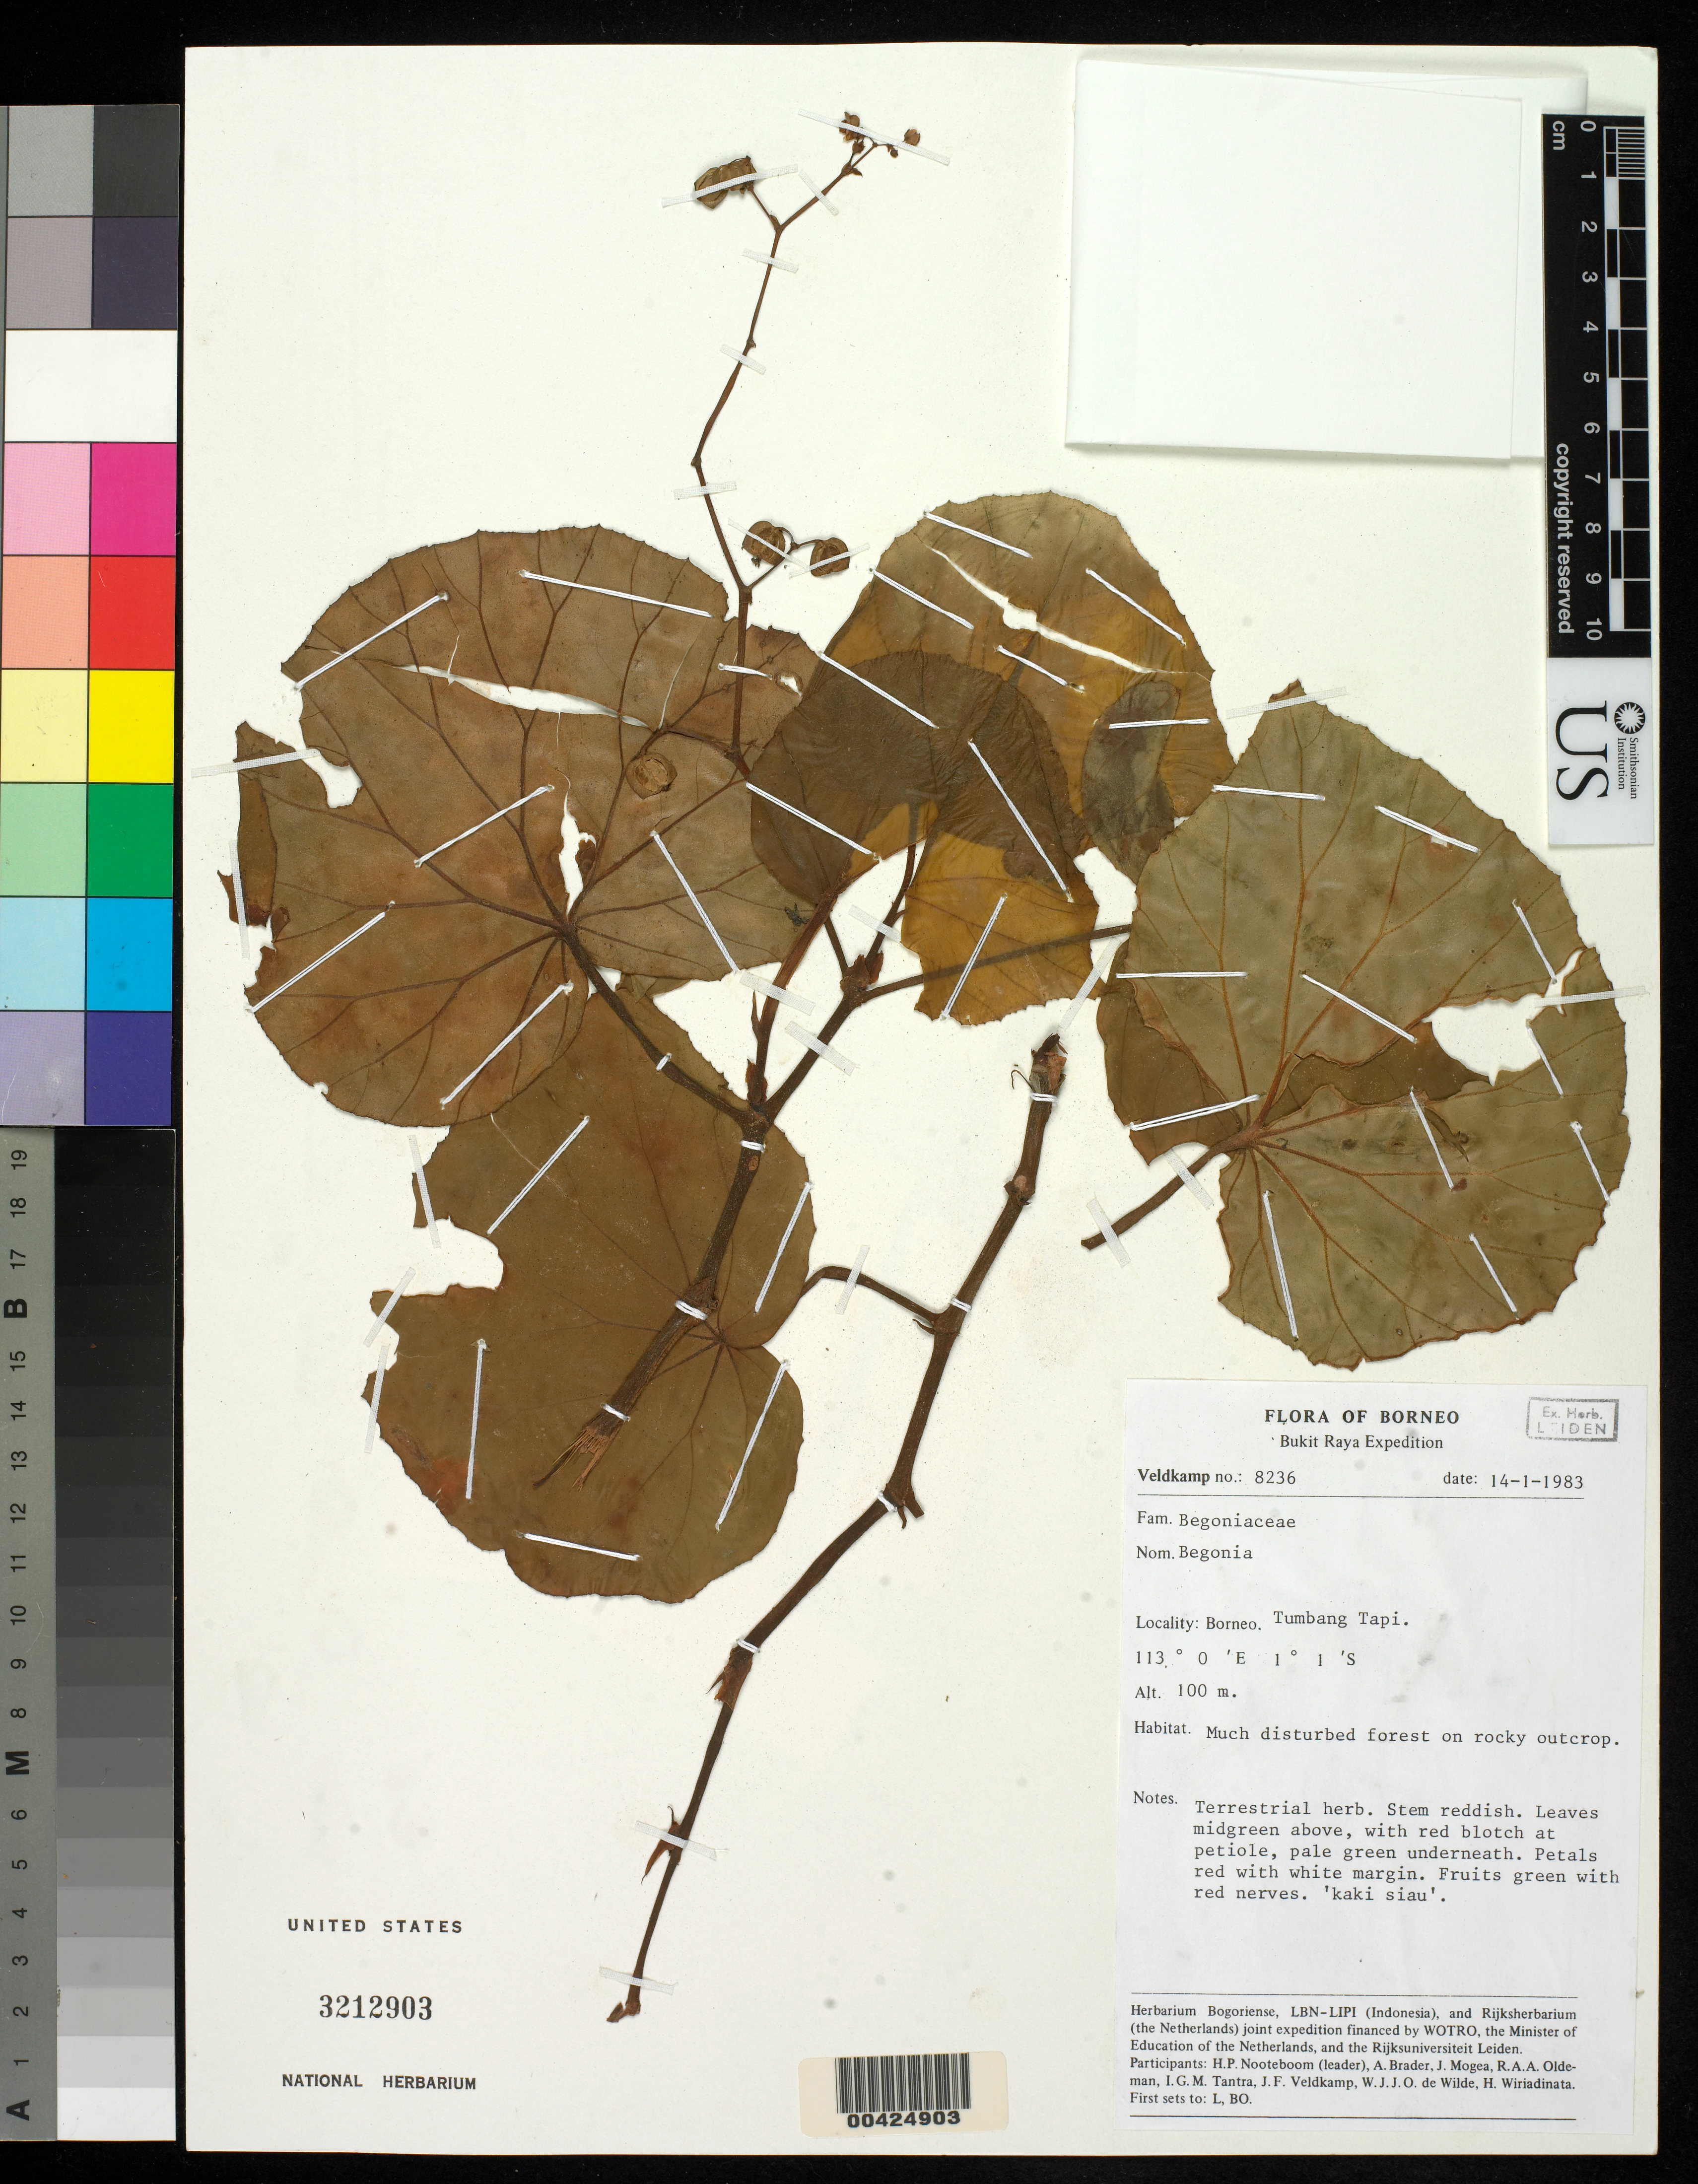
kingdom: Plantae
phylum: Tracheophyta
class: Magnoliopsida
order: Cucurbitales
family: Begoniaceae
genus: Begonia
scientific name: Begonia sp.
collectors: J. F. Veldkamp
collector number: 8236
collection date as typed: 14 JAN 1983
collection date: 1983-01-14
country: Indonesia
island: Borneo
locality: Tumbang Tapi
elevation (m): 100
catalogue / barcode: US 3212903